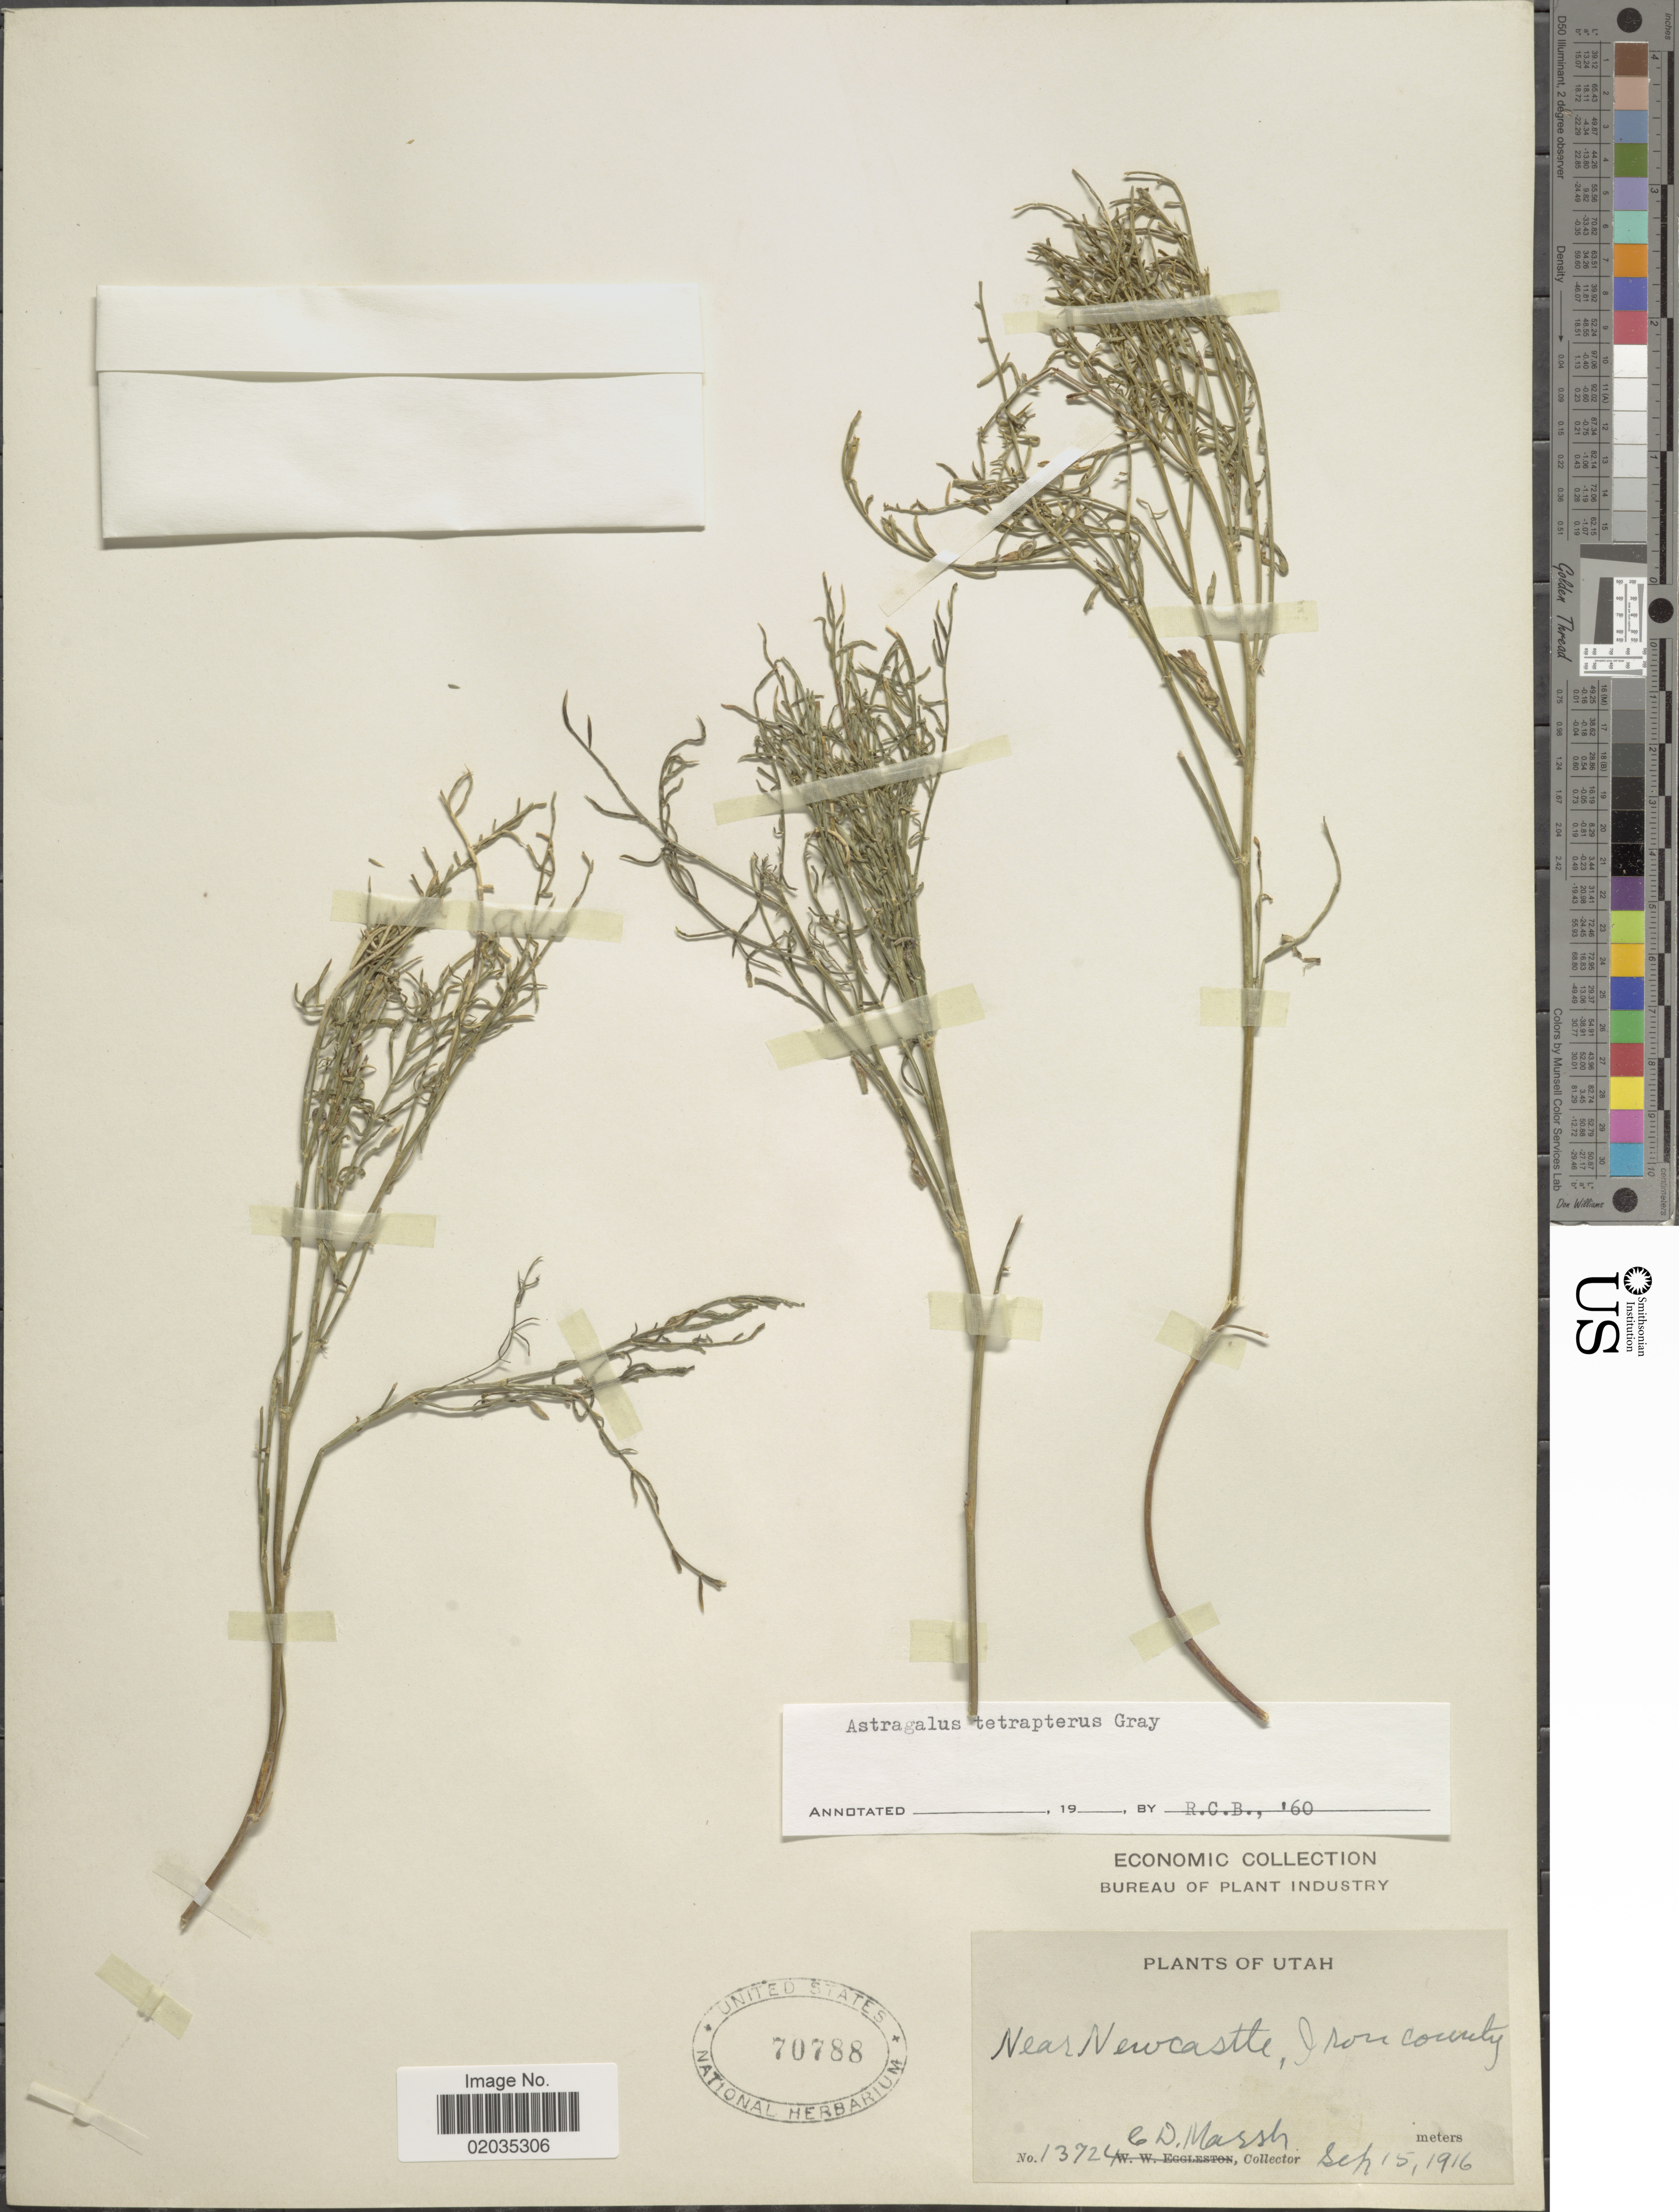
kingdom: Plantae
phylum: Tracheophyta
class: Magnoliopsida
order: Fabales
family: Fabaceae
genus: Astragalus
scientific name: Astragalus tetrapterus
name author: A. Gray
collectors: C. D. Marsh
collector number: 13724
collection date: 1916-09-15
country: United States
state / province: Utah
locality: Near Newcastle, Iron County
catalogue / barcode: US 70788